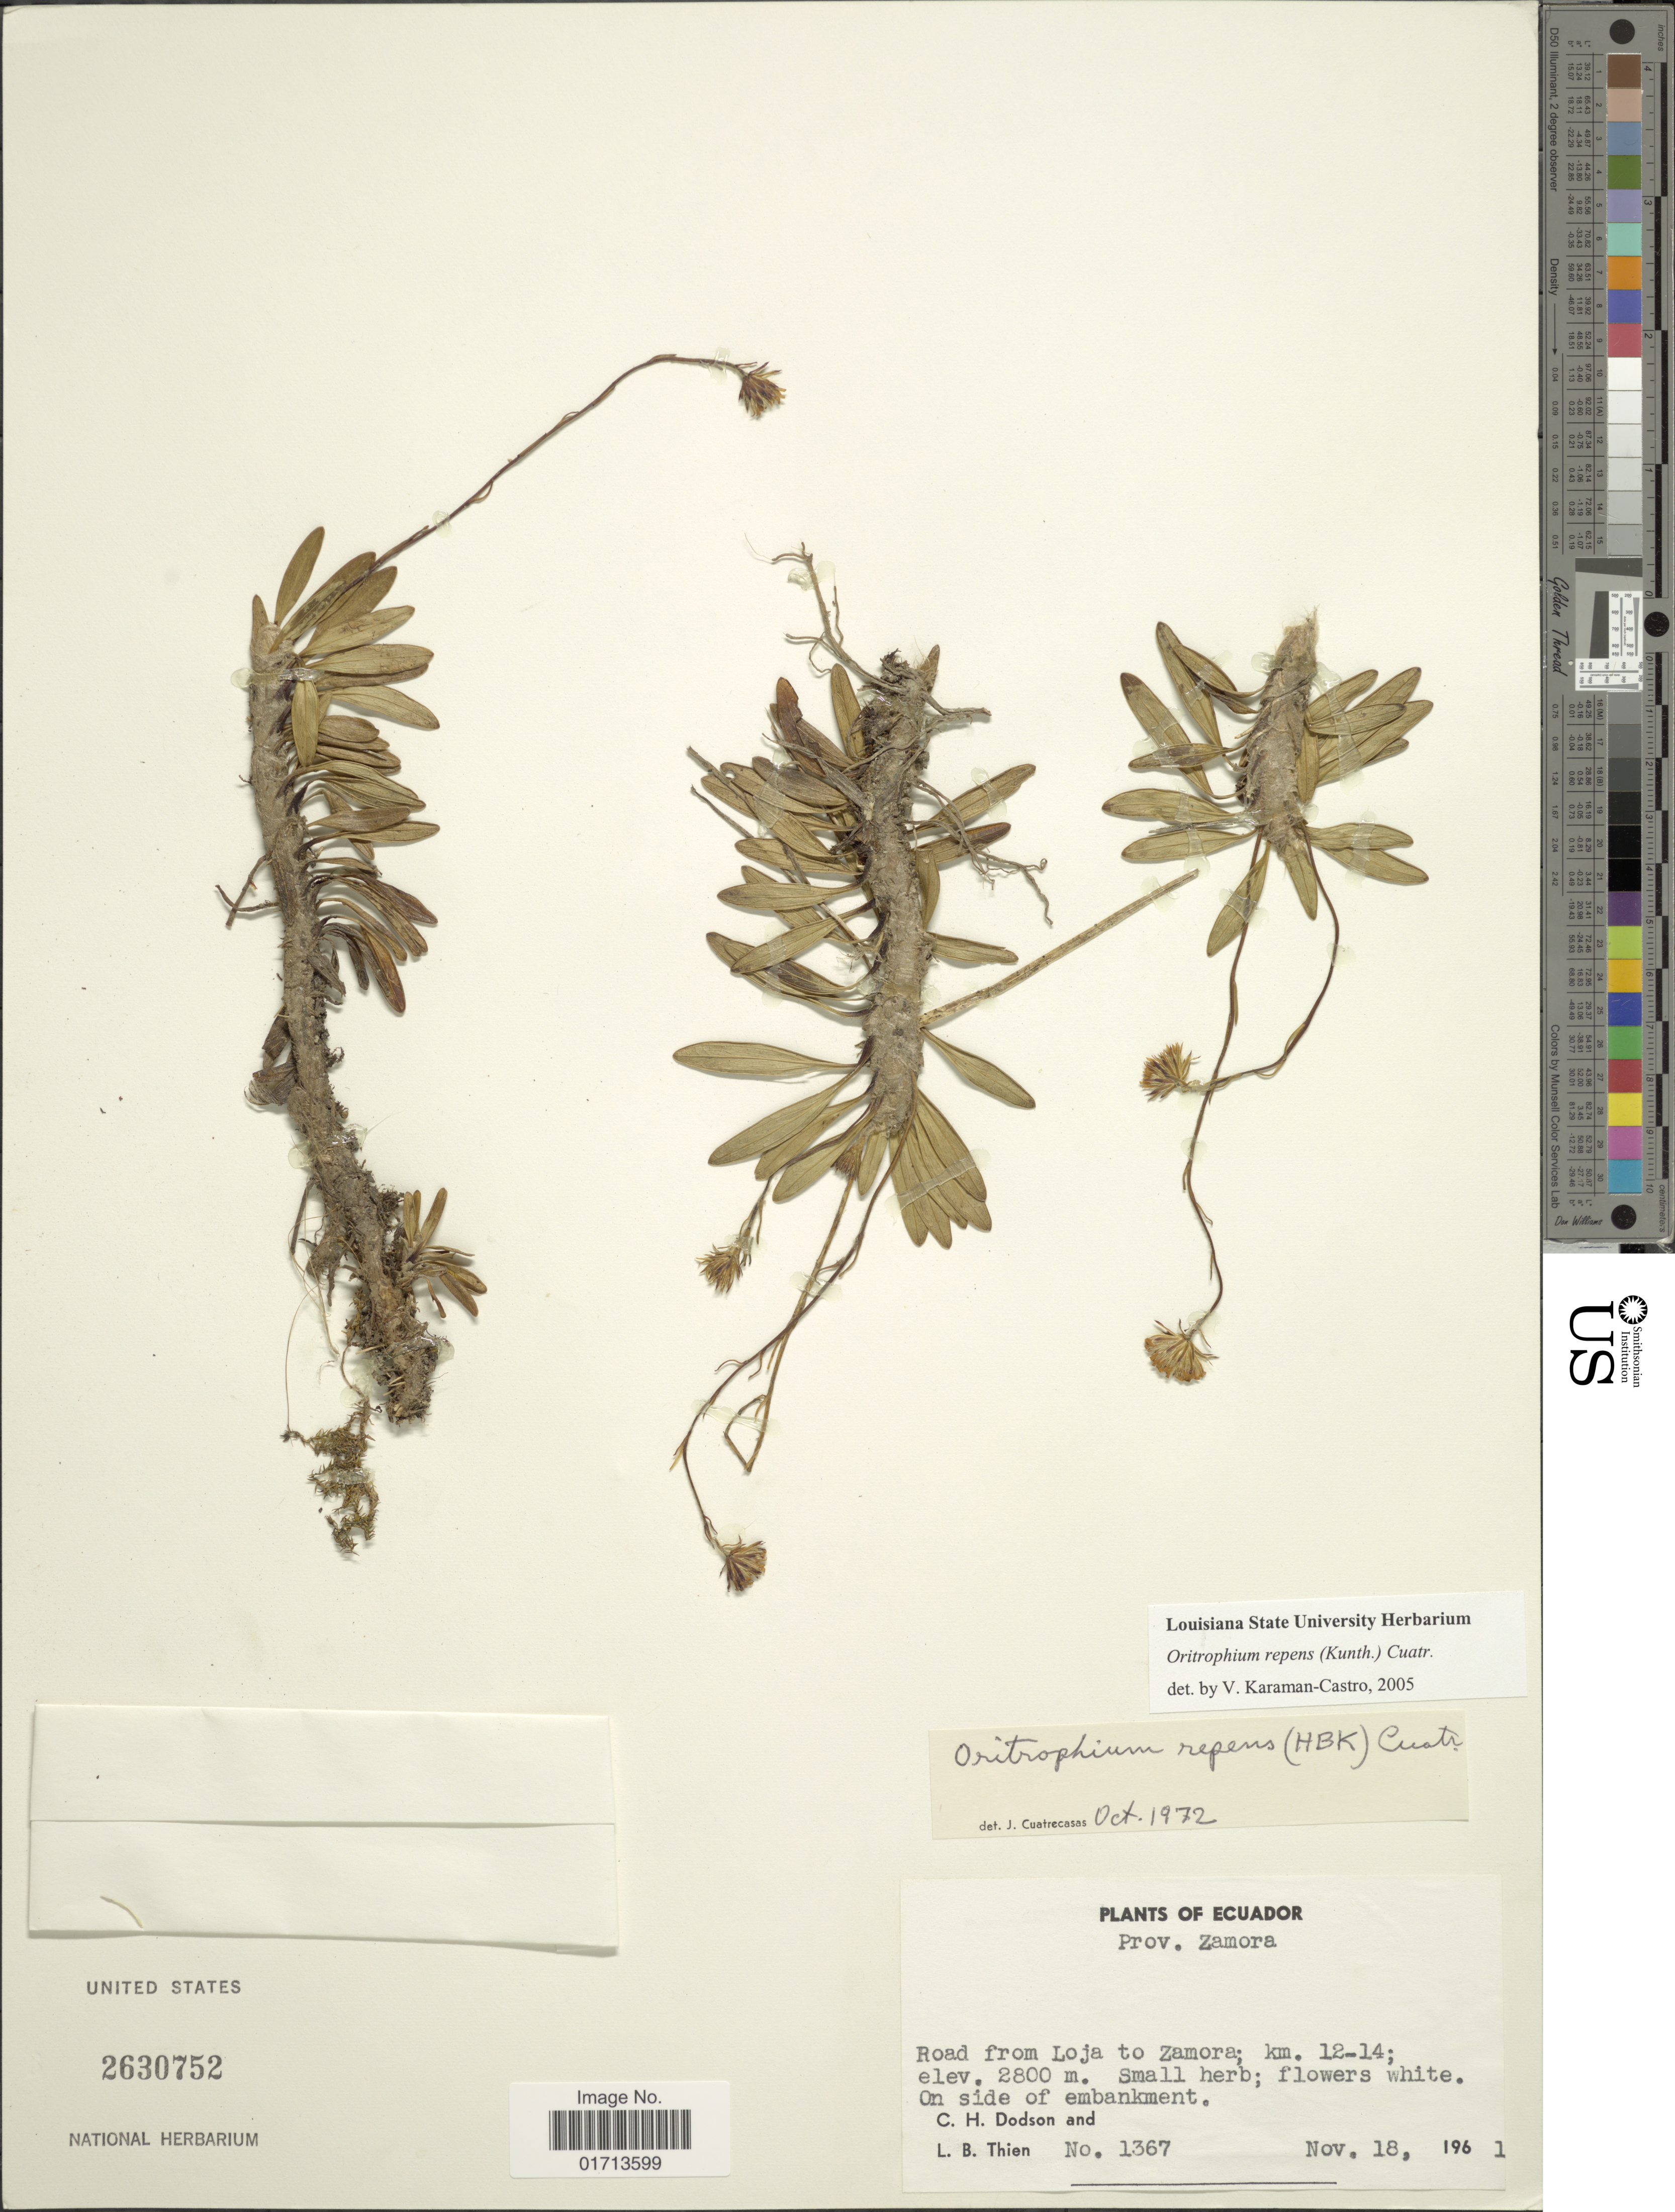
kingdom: Plantae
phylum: Tracheophyta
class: Magnoliopsida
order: Asterales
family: Asteraceae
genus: Oritrophium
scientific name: Oritrophium repens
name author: (Kunth) Cuatrec.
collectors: C. H. Dodson & L. Thien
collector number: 1367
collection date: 1961-11-18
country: Ecuador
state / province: Zamora-Chinchipe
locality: Road From Loja to Zamora: km 12-14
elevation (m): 2800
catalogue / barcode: US 2630752